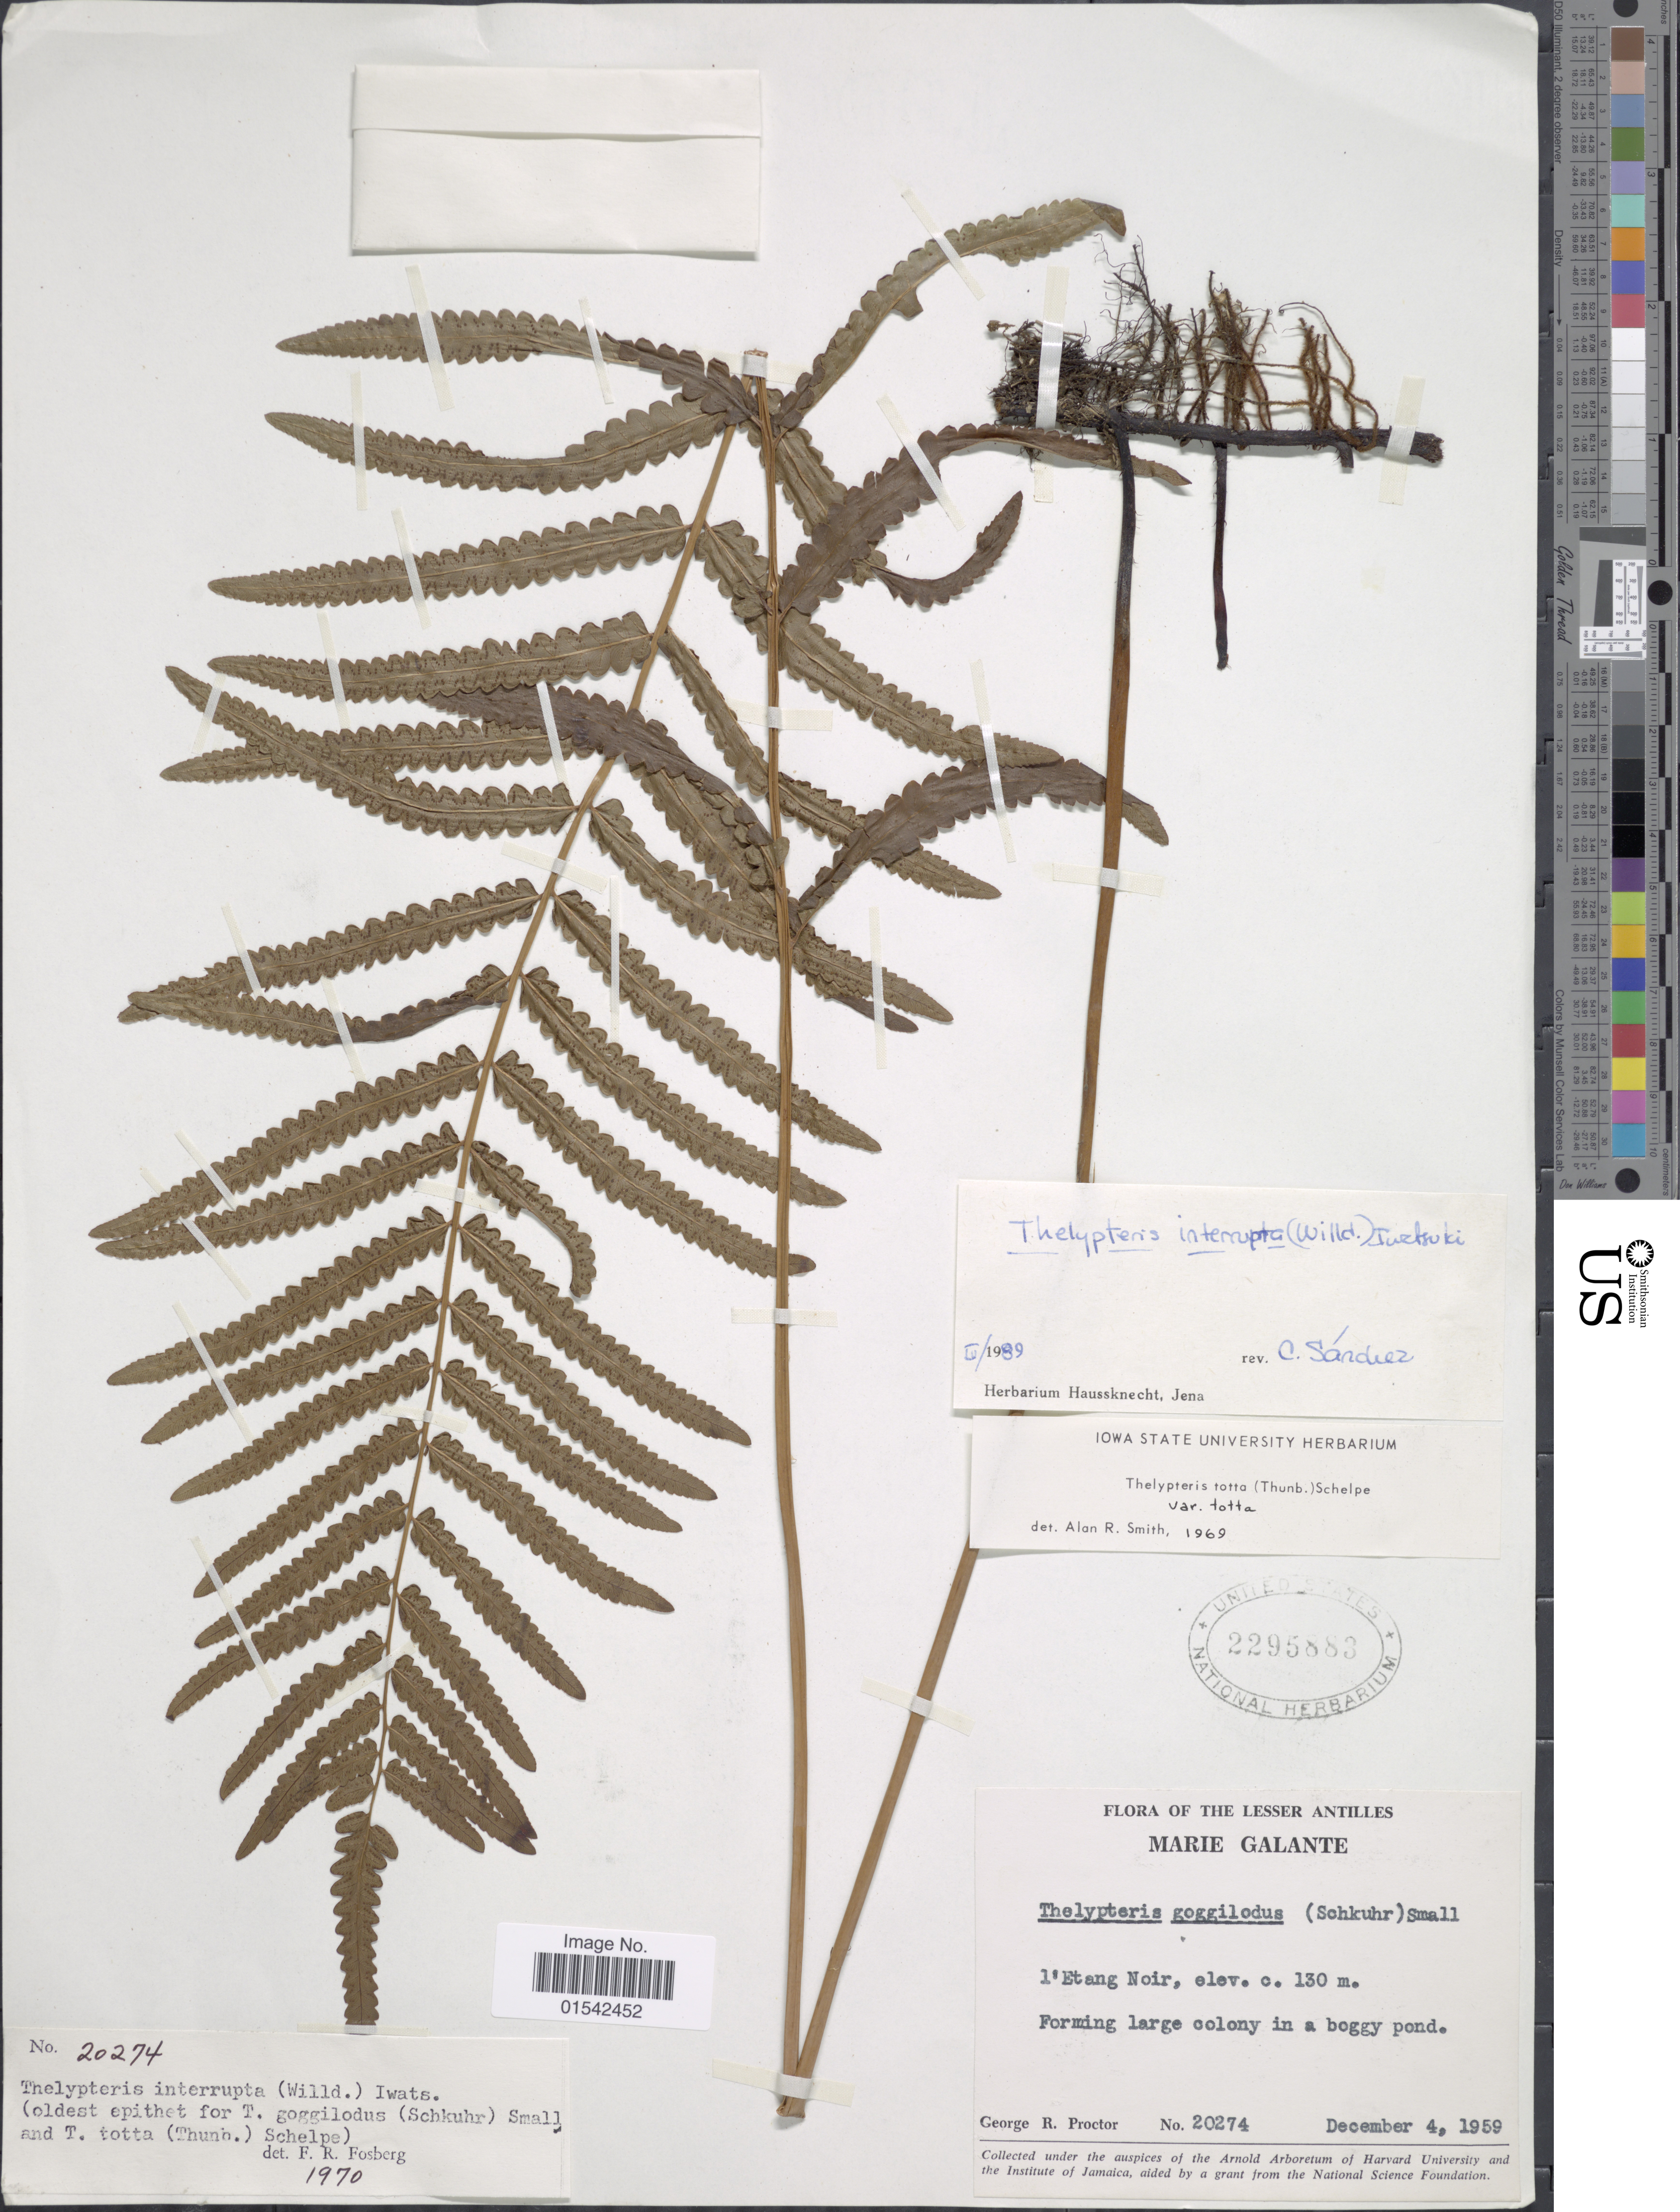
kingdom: Plantae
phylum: Tracheophyta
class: Polypodiopsida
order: Polypodiales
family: Thelypteridaceae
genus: Cyclosorus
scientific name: Cyclosorus interruptus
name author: (Willd.) H. Itô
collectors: G. R. Proctor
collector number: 20274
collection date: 1959-12-04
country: Guadeloupe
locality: The Lesser Antilles, Marie Galante, l'Etang Noir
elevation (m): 130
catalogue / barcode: US 2295883